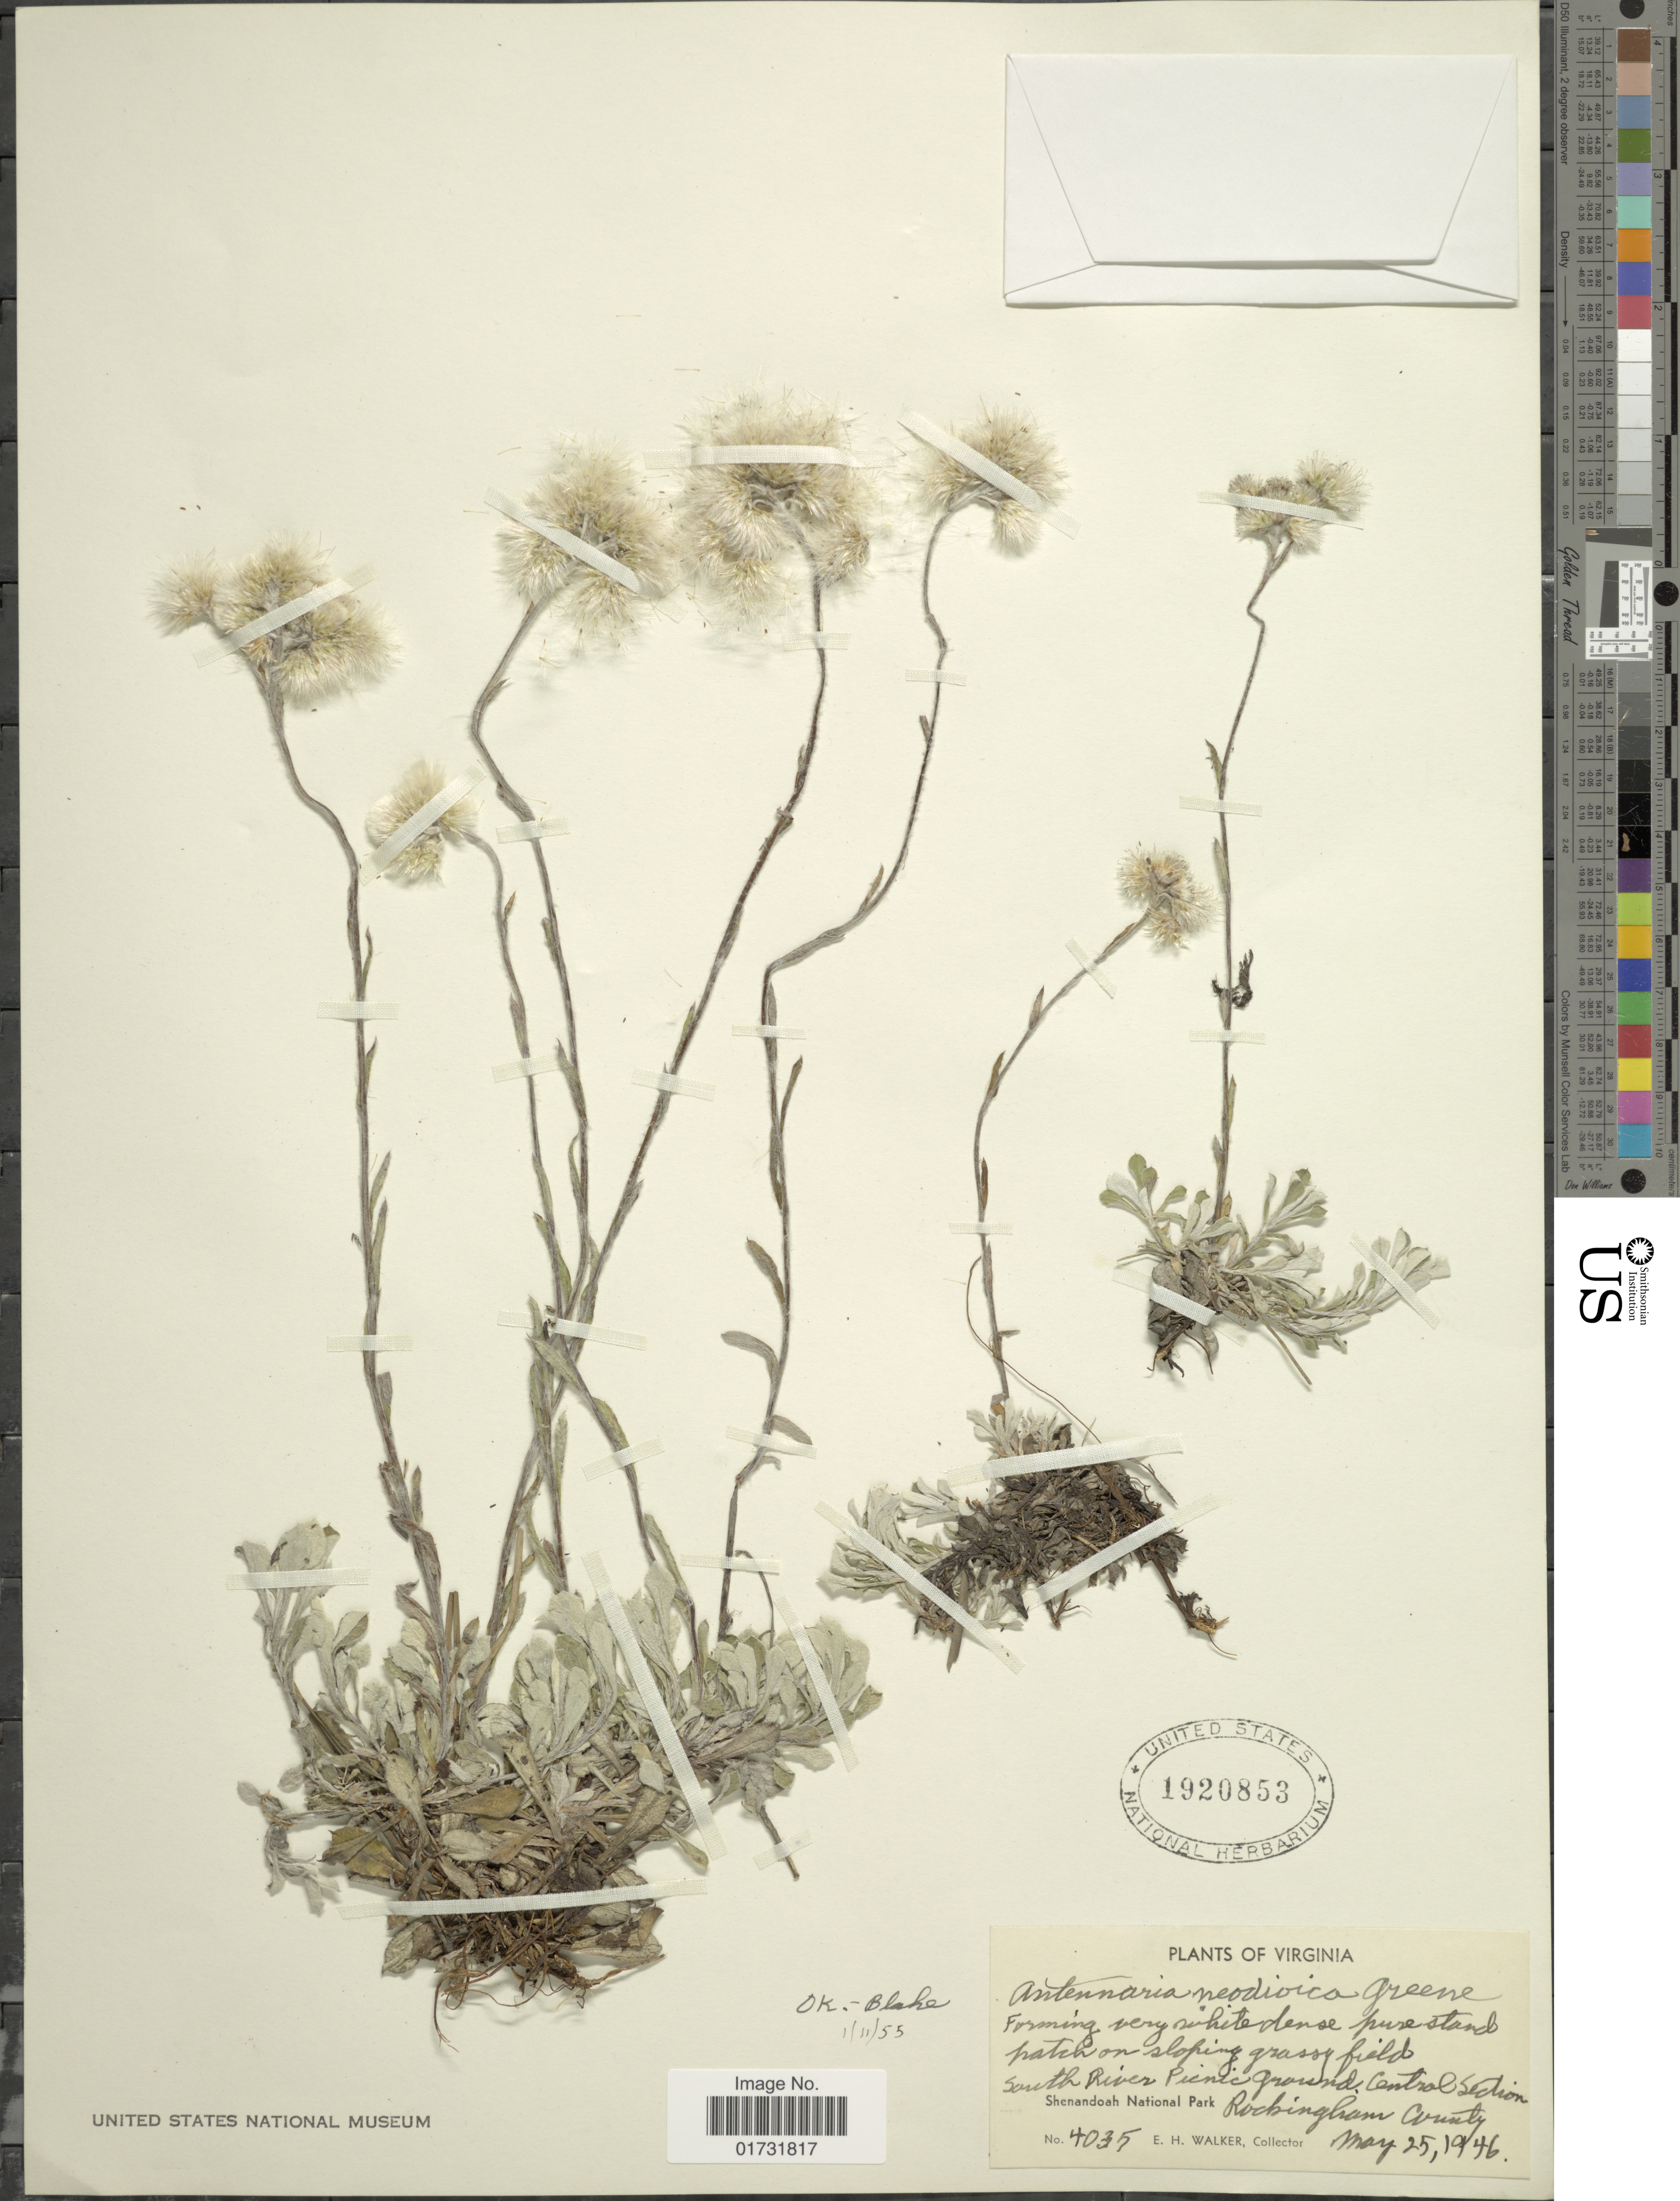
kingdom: Plantae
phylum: Tracheophyta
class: Magnoliopsida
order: Asterales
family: Asteraceae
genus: Antennaria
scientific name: Antennaria neodioica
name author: Greene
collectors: E. H. Walker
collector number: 4035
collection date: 1946-05-25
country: United States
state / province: Virginia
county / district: Rockingham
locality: South River Picnic Ground. Central Section, Shenandoah National Park.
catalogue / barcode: US 1920853